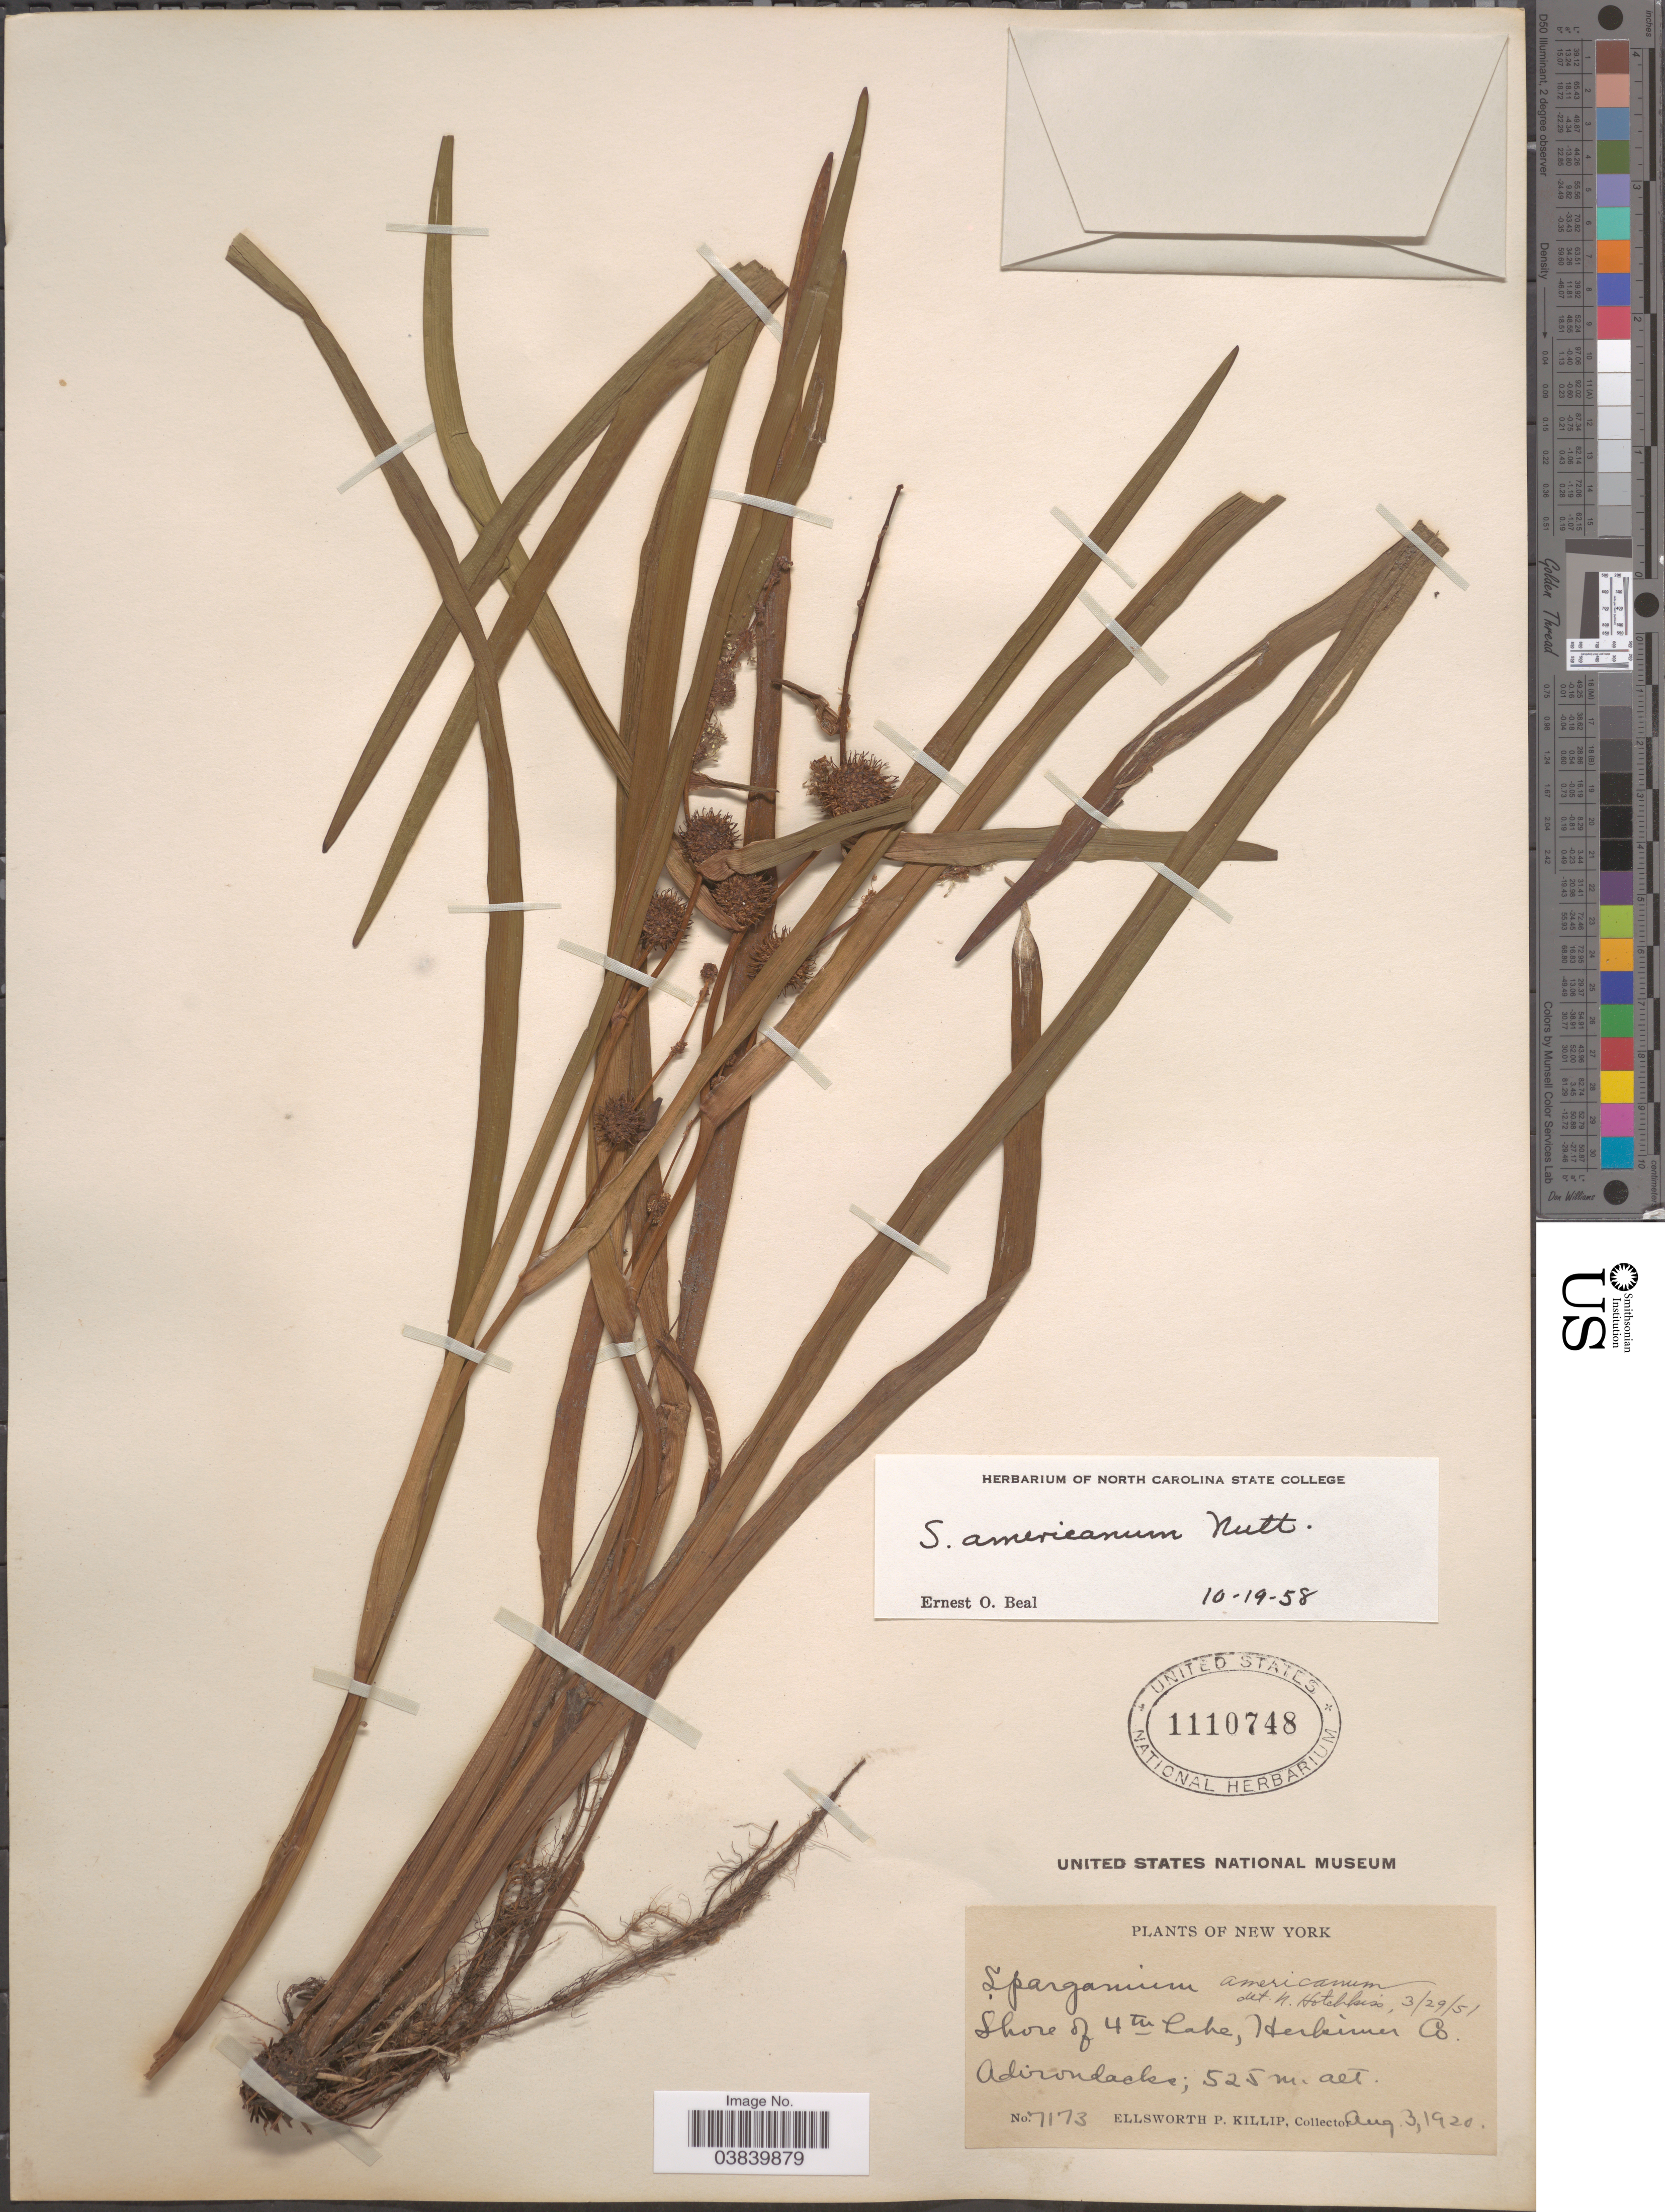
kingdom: Plantae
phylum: Tracheophyta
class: Liliopsida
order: Poales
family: Typhaceae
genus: Sparganium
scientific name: Sparganium americanum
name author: Nutt.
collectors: E. P. Killip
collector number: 7173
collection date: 1920-08-03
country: United States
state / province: New York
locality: Shore of 4th Lake, Herbinner Co. Adirondacks.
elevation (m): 525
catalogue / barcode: US 1110748